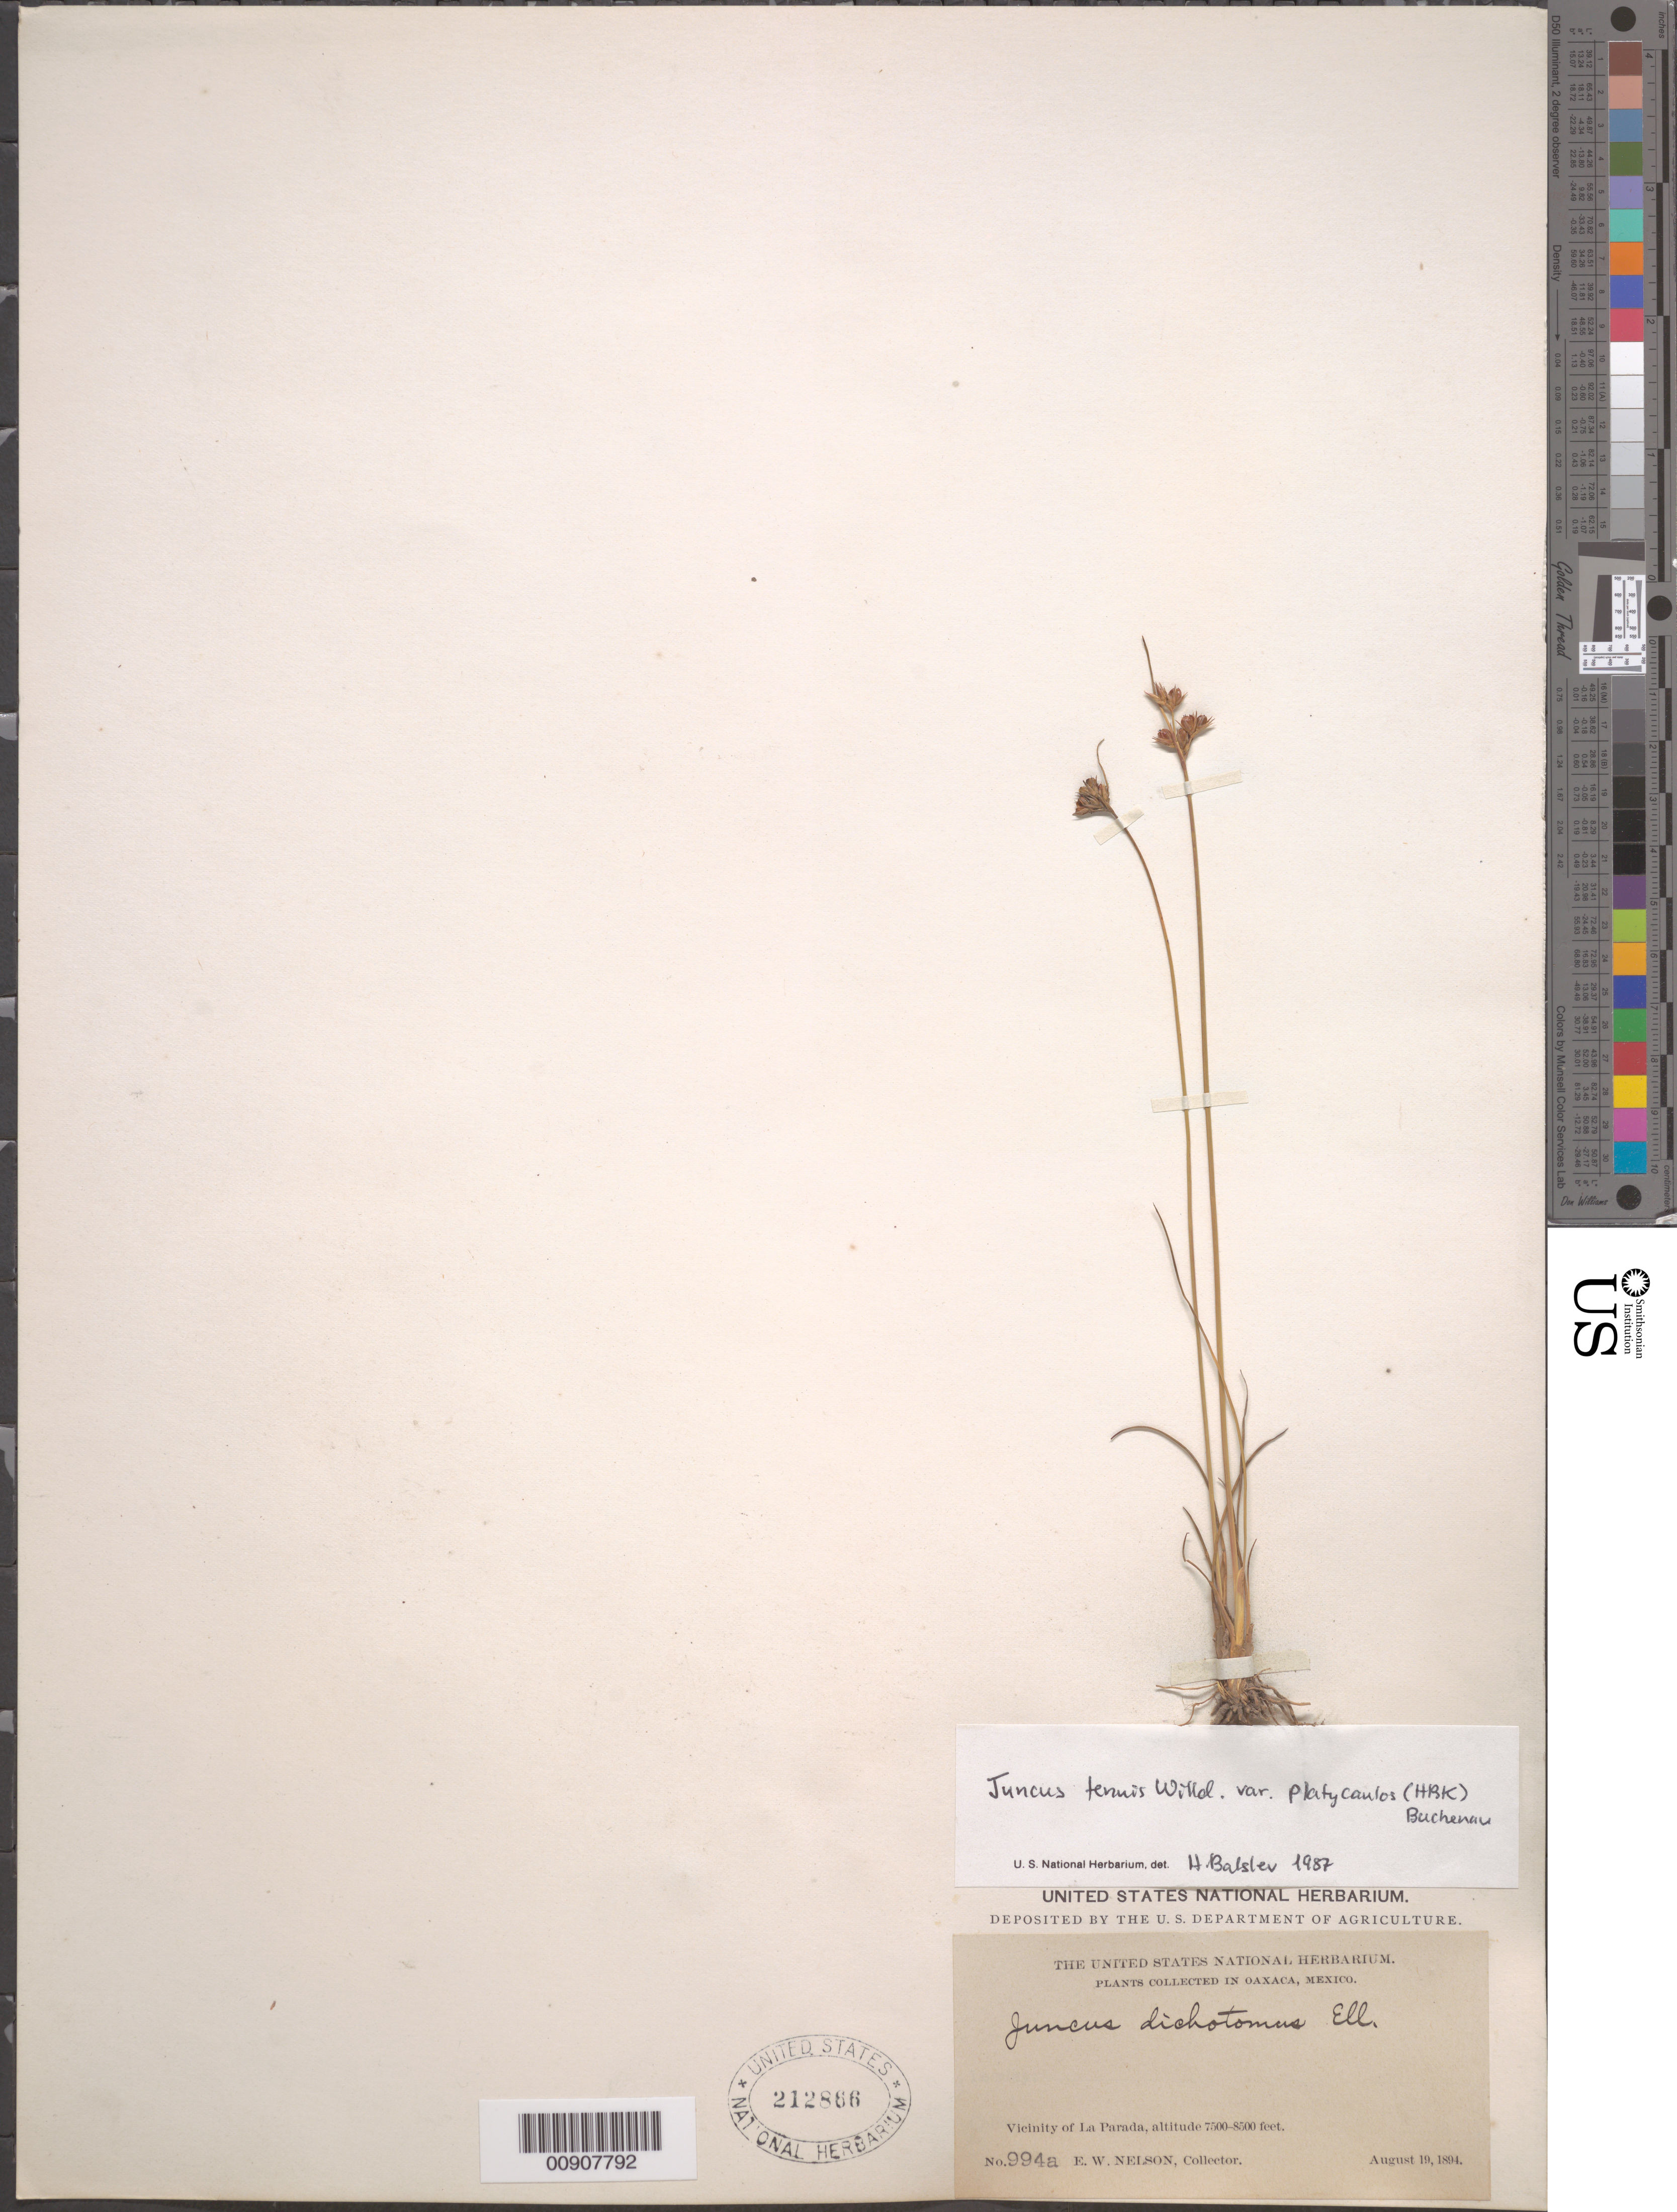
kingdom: Plantae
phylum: Tracheophyta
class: Liliopsida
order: Poales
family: Juncaceae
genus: Juncus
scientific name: Juncus tenuis var. platycaulos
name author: Buchenau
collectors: E. W. Nelson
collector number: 994 a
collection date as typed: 19 Aug 1894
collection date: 1894-08-19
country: Mexico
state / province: Oaxaca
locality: Oaxaca: Vicinity of La Parada.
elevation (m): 2286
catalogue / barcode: US 212866